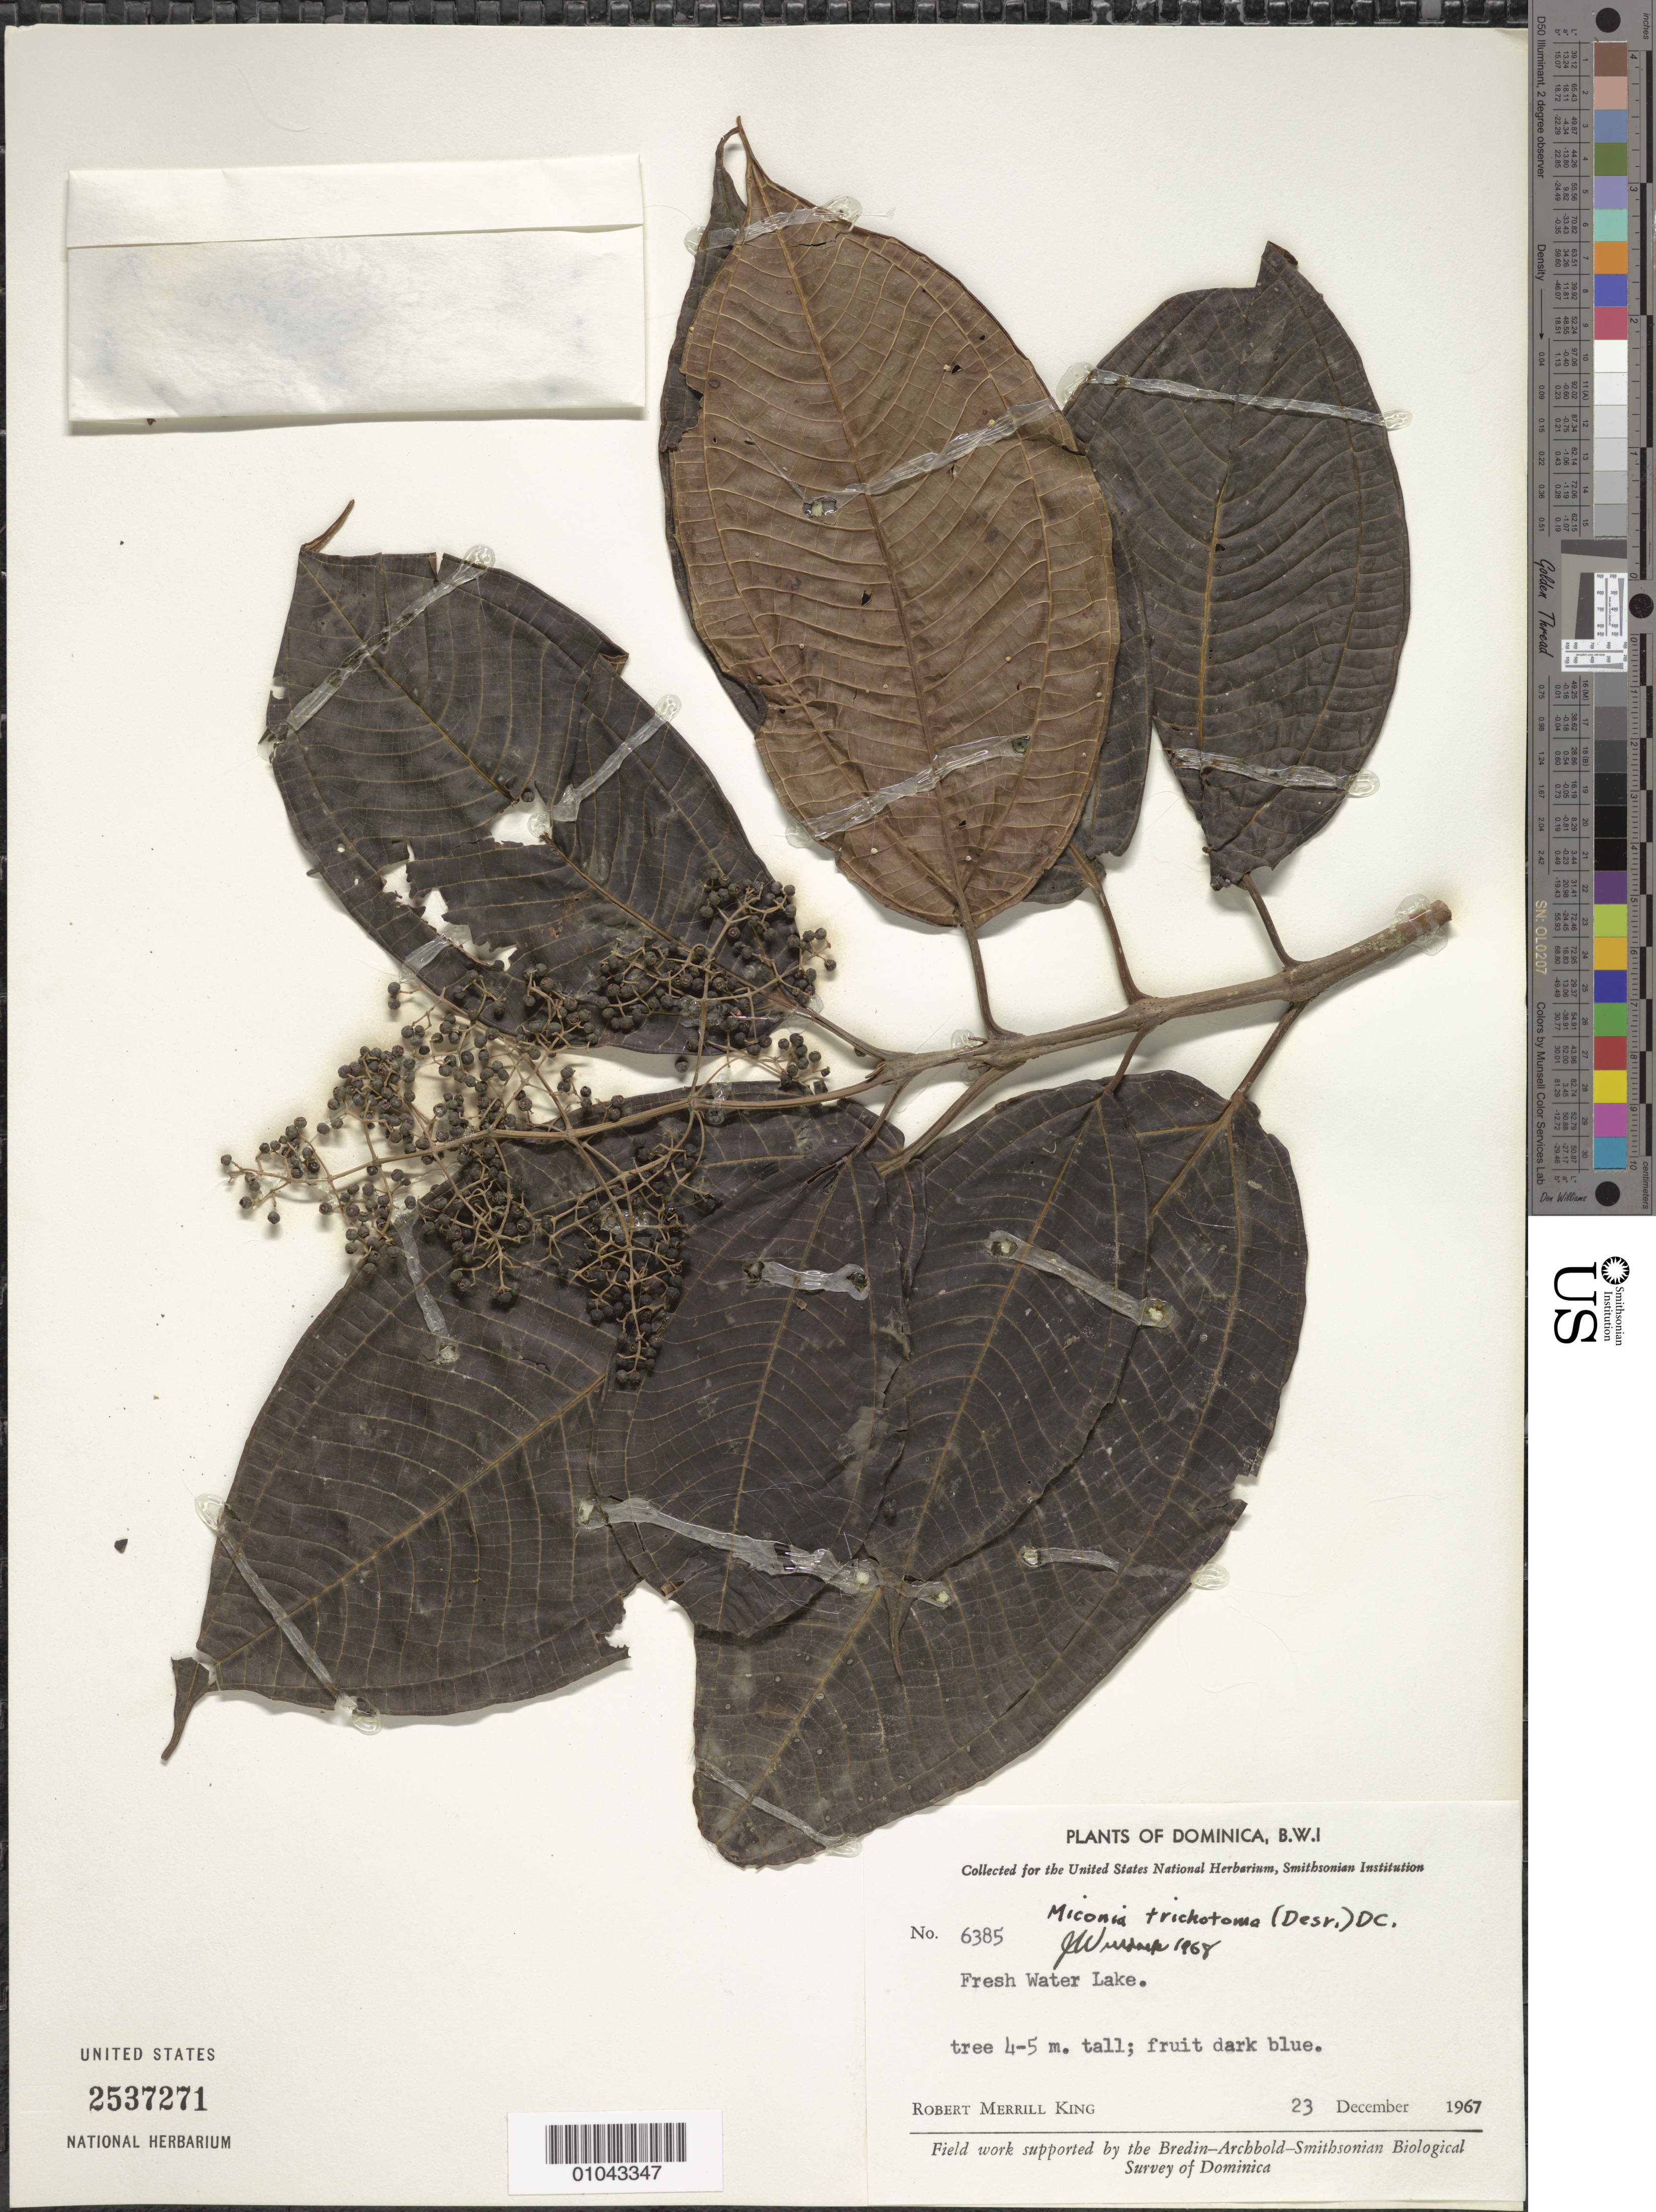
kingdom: Plantae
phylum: Tracheophyta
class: Magnoliopsida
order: Myrtales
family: Melastomataceae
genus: Miconia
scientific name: Miconia trichotoma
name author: (Desr.) DC.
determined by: Wurdack, John J., (US), US (UNITED STATES)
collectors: R. M. King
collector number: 6385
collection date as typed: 23 Dec 1967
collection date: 1967-12-23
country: Dominica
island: Dominica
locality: Fresh Water Lake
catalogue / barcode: US 2537271